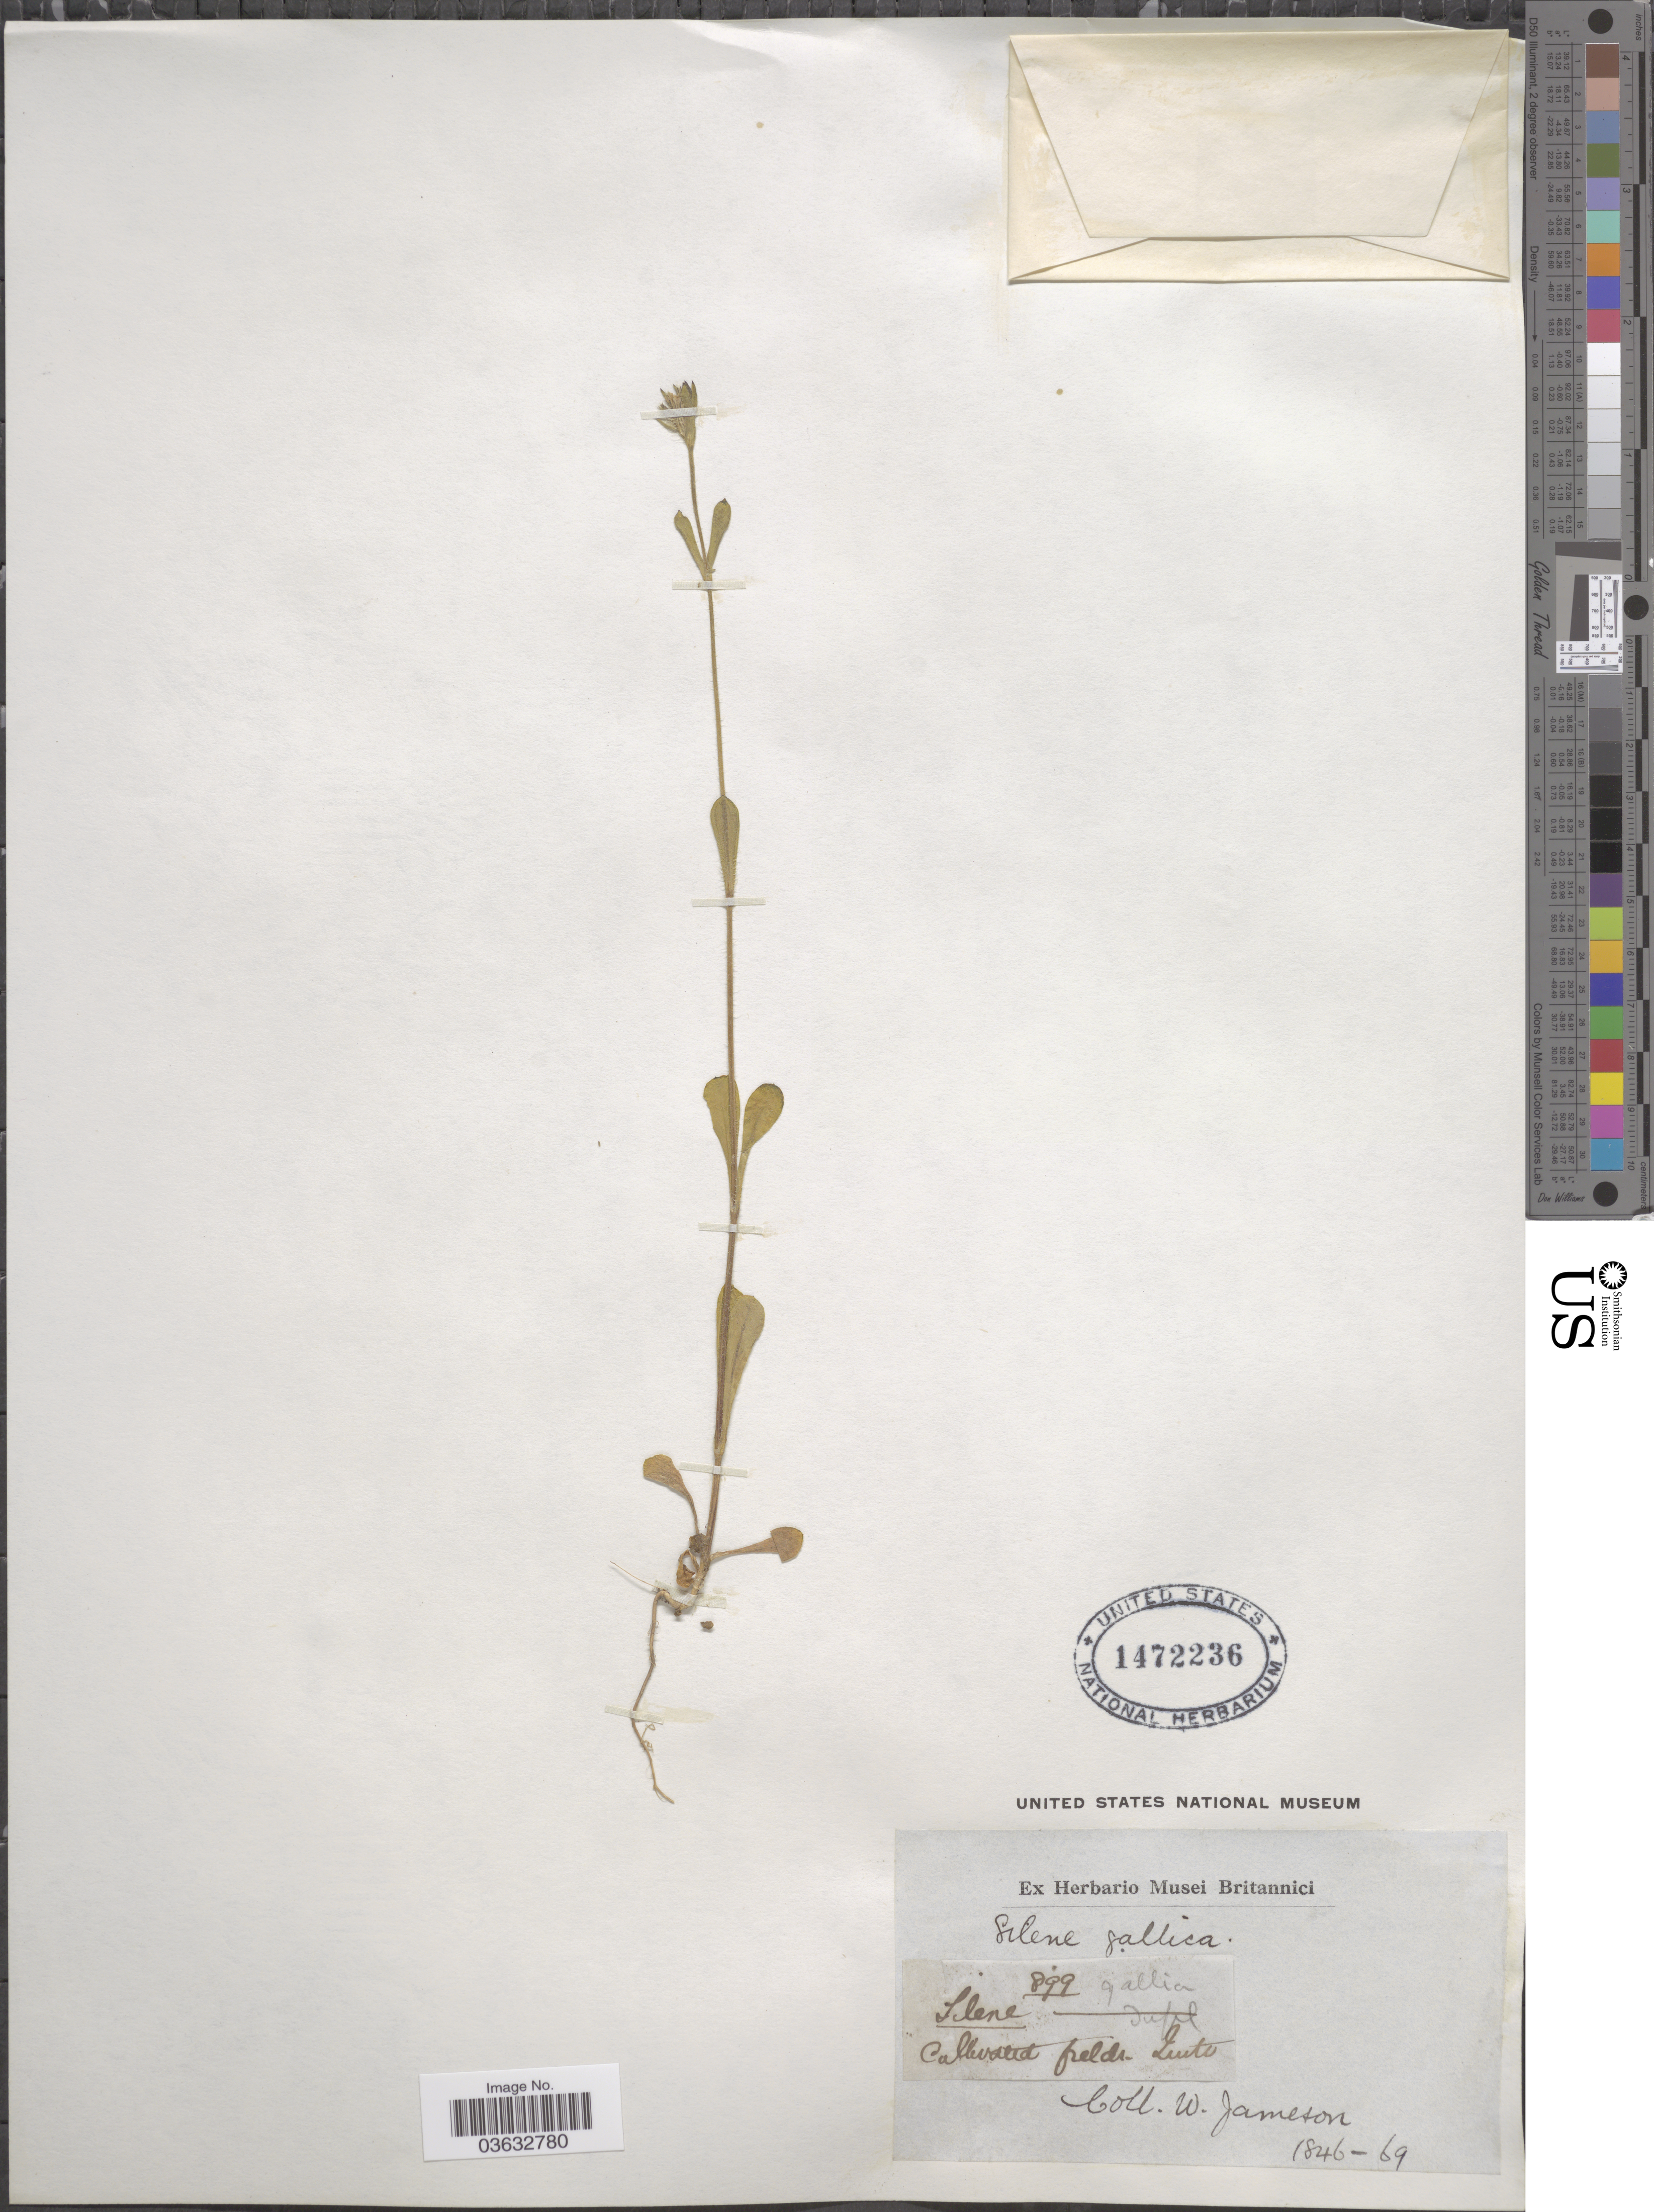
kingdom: Plantae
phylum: Tracheophyta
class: Magnoliopsida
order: Caryophyllales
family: Caryophyllaceae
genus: Silene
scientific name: Silene gallica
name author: L.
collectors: W. Jameson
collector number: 899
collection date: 1846/1869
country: France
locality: Gallia.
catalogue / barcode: US 1472236